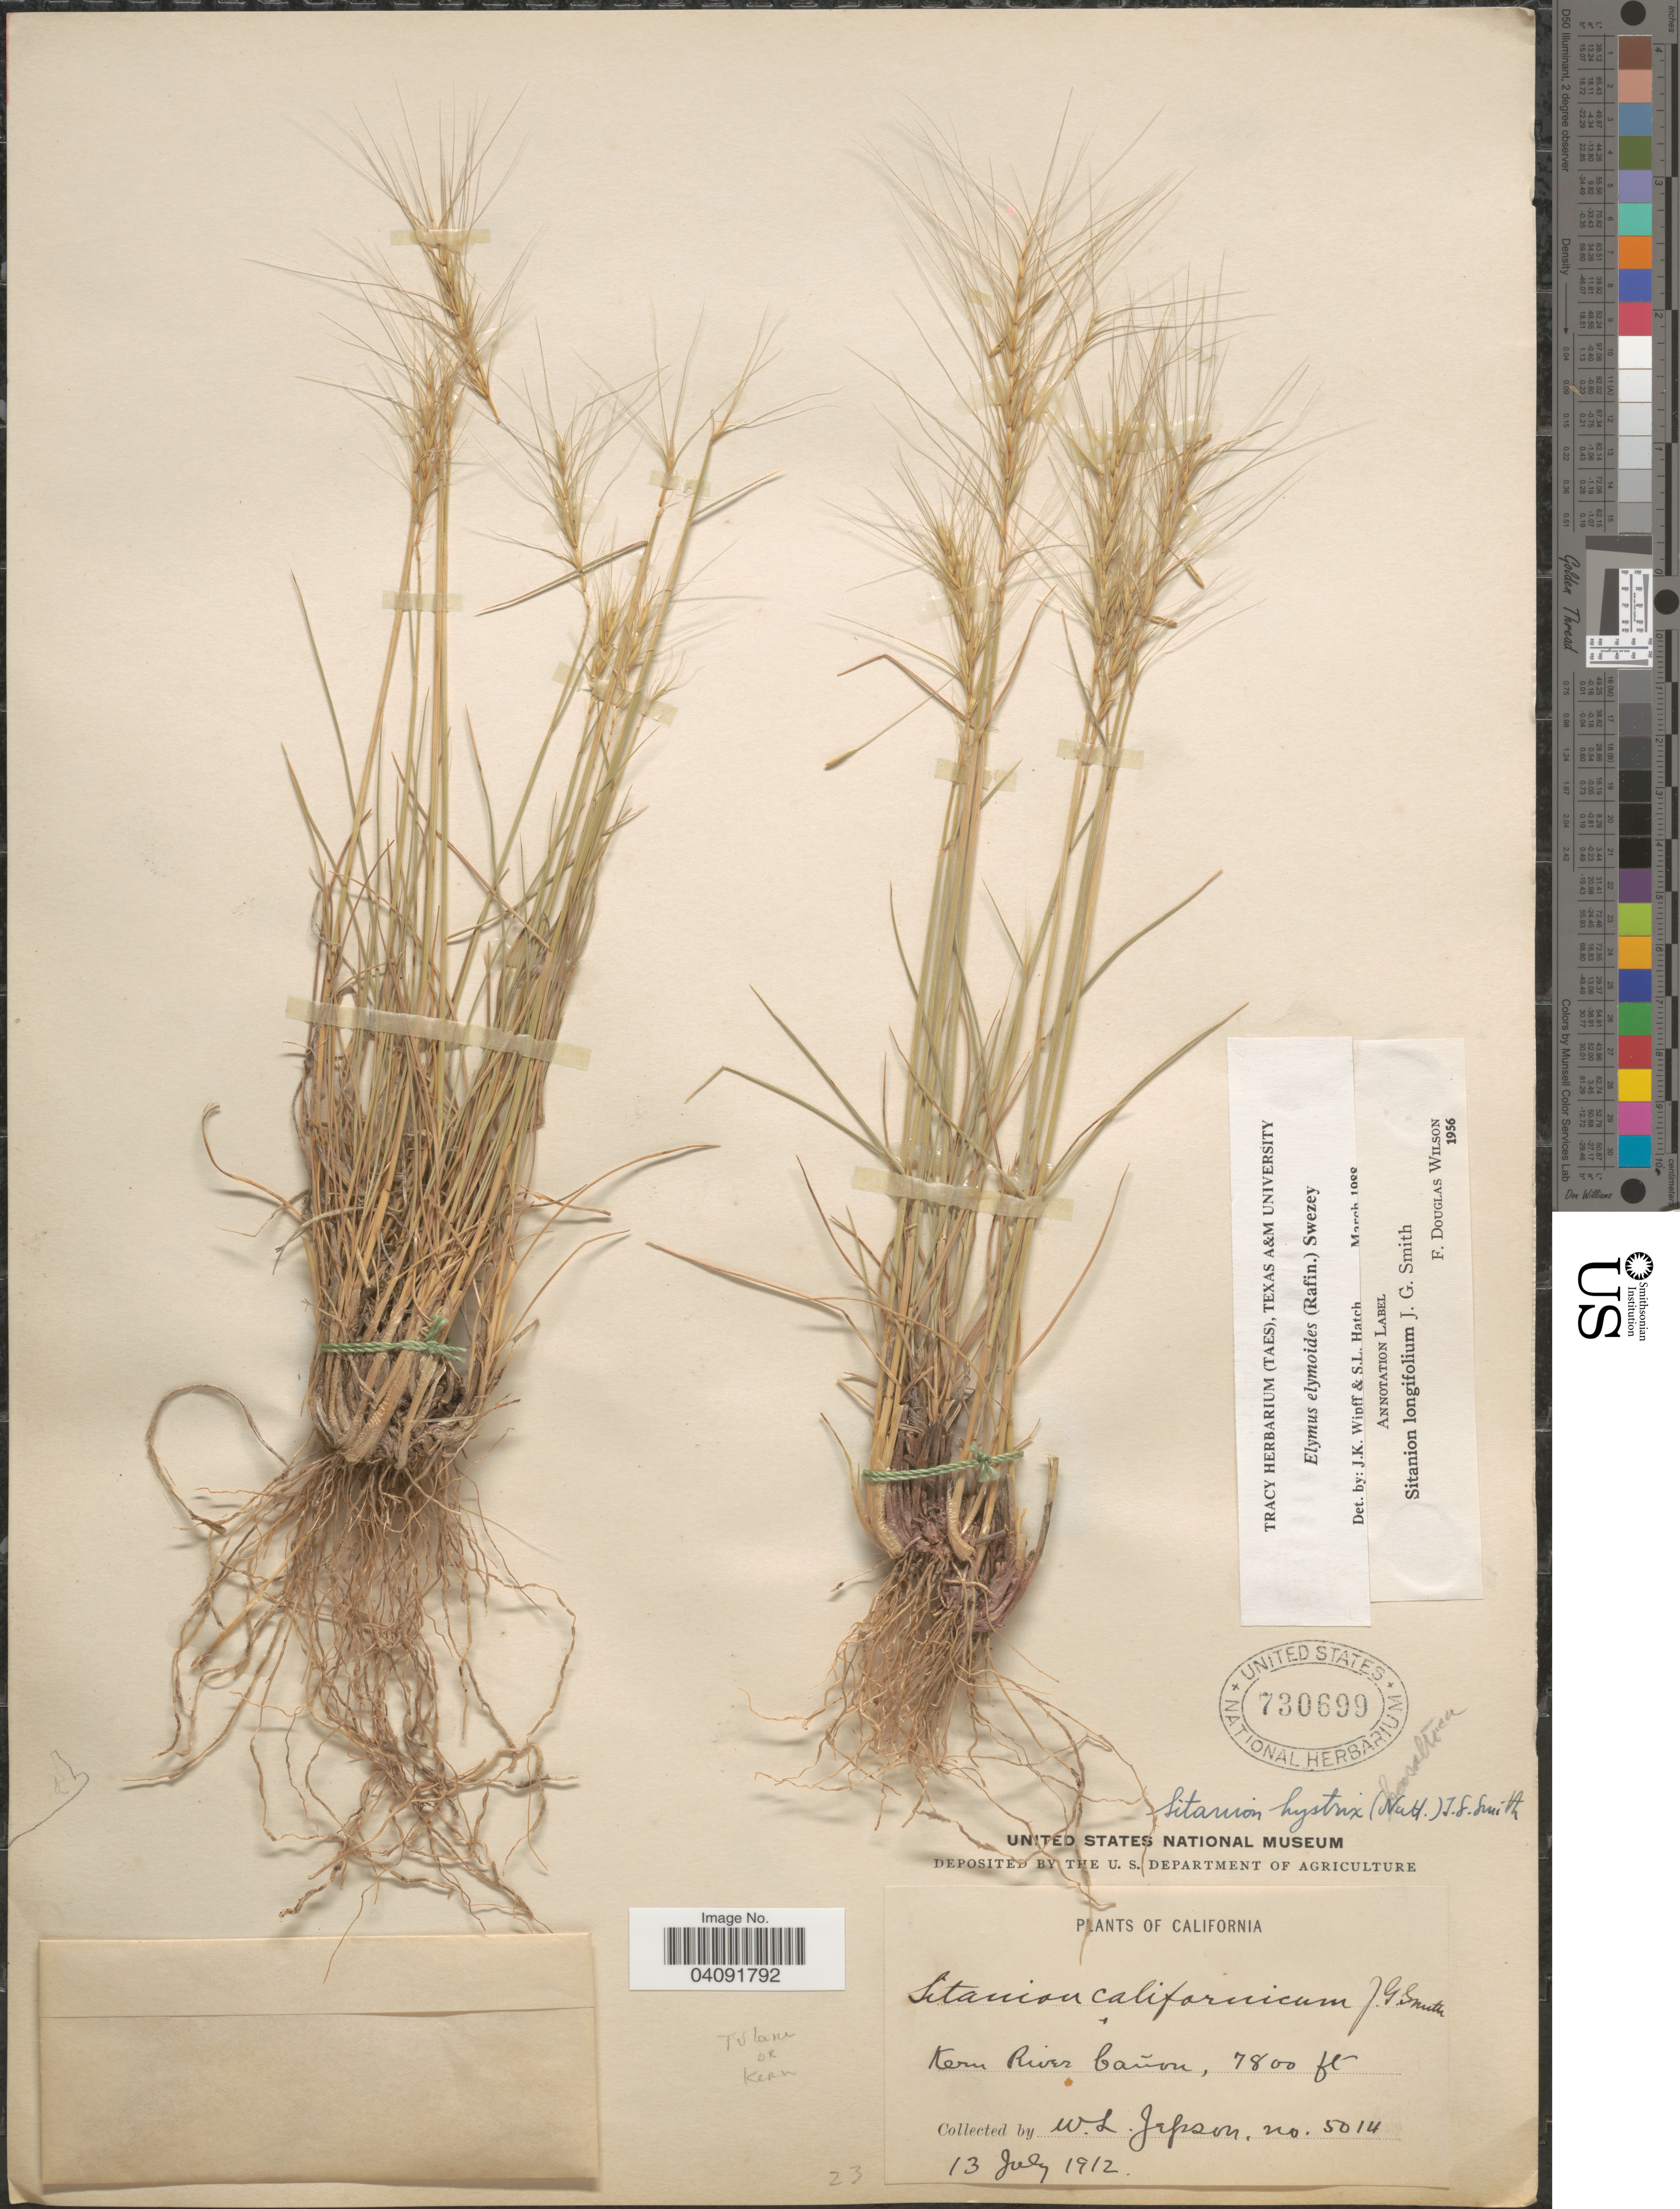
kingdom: Plantae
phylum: Tracheophyta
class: Liliopsida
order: Poales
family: Poaceae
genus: Elymus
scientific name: Elymus elymoides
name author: (Raf.) Swezey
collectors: W. L. Jepson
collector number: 5014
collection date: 1912-07-13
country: United States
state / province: California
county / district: Kern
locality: Kern River Cañon.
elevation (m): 2377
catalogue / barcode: US 730699